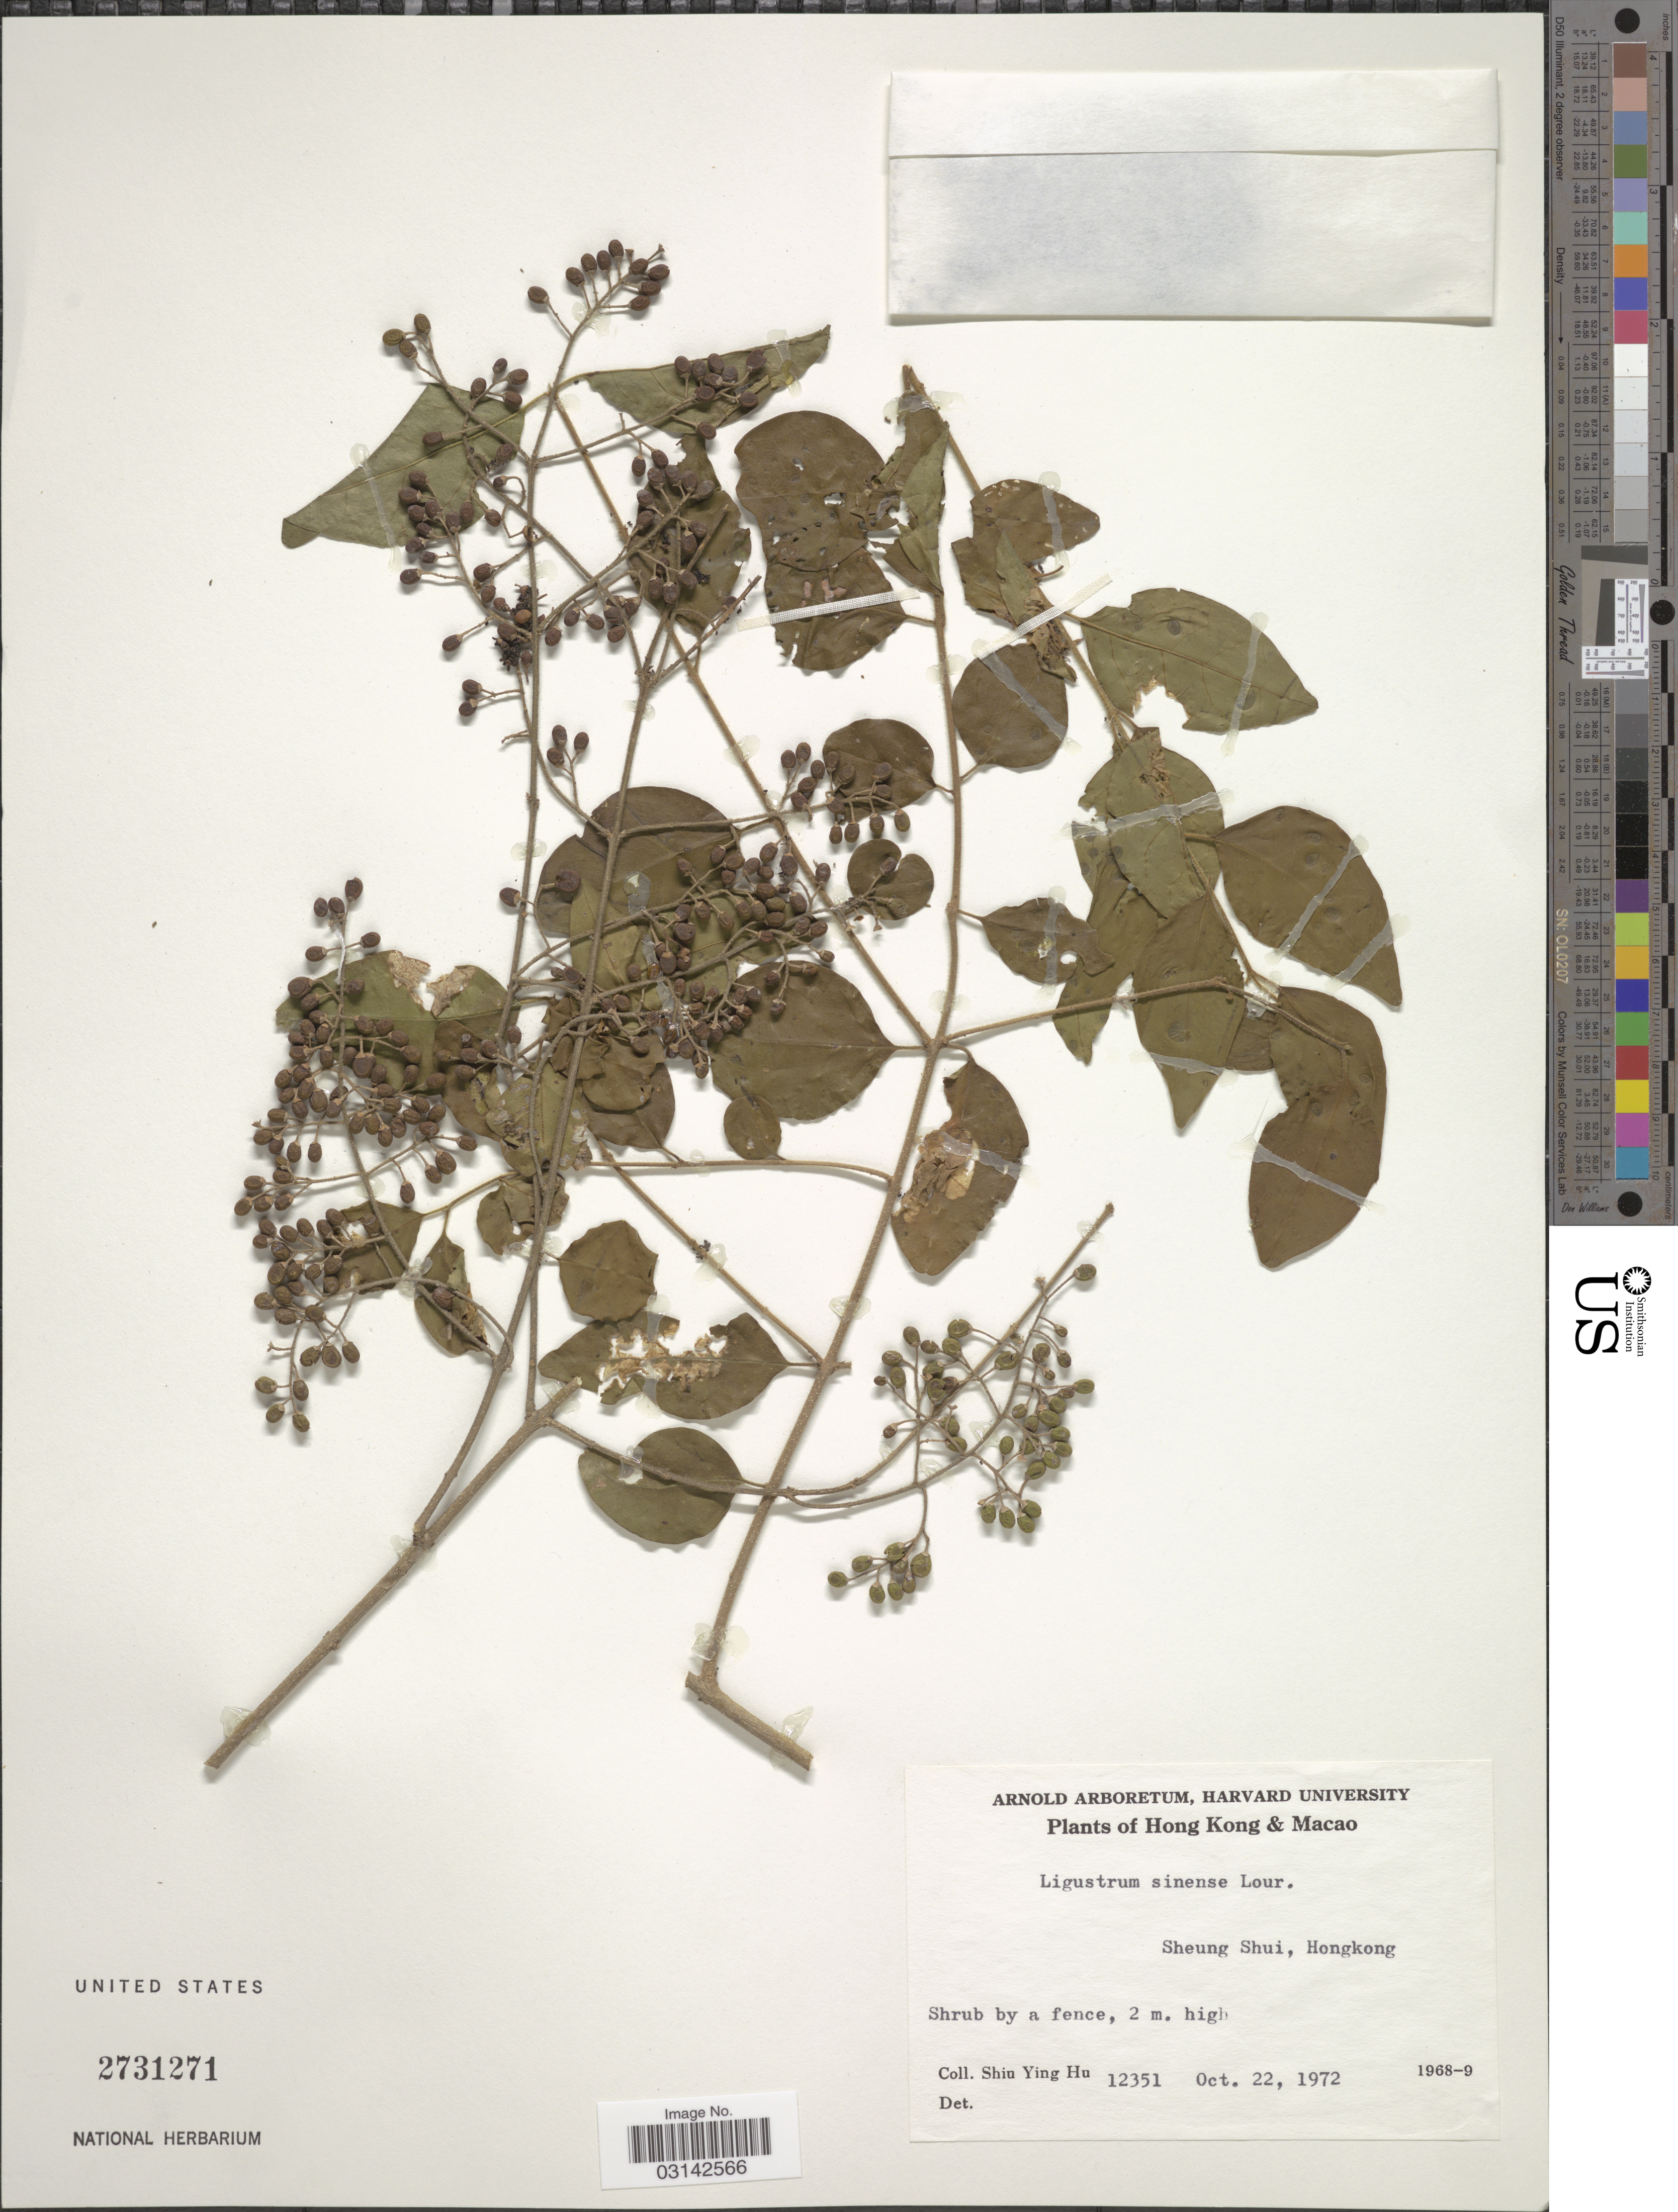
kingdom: Plantae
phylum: Tracheophyta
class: Magnoliopsida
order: Lamiales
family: Oleaceae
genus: Ligustrum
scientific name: Ligustrum sinense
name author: Lour.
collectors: S. Y. Hu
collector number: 12351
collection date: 1972-10-22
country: China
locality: Hong Kong & Macao, Sheung Shui.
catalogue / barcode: US 2731271